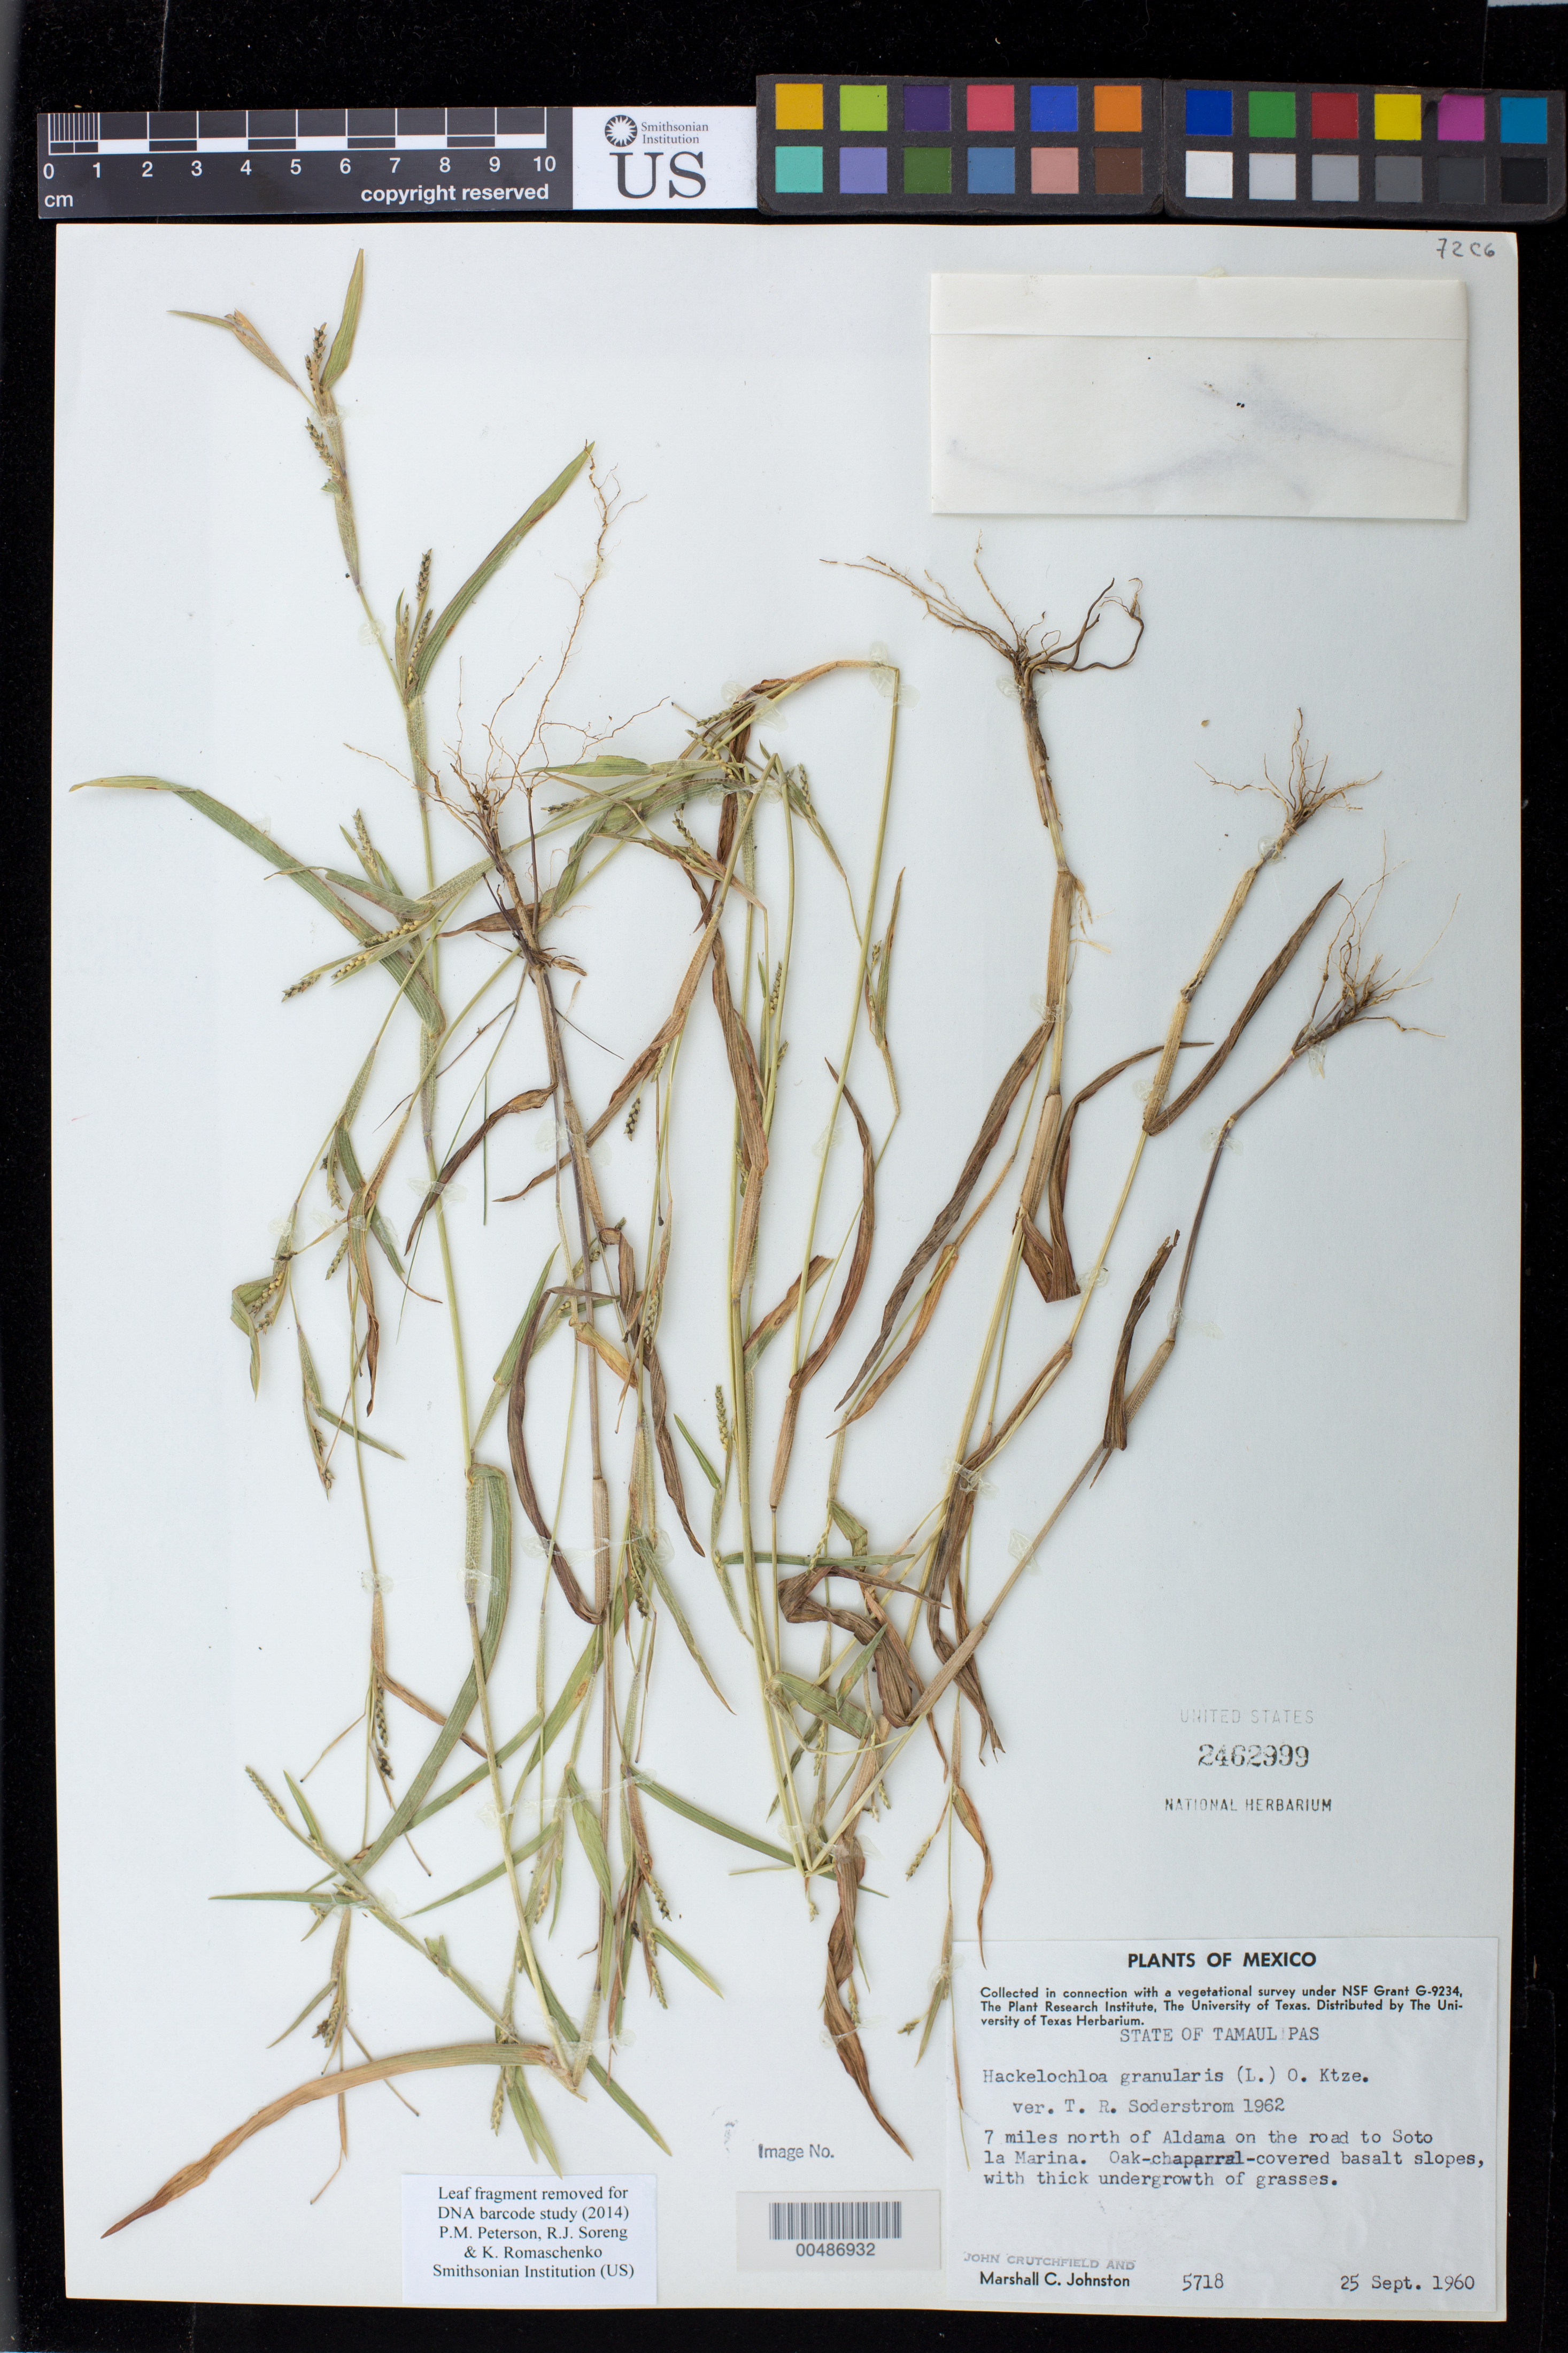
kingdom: Plantae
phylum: Tracheophyta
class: Liliopsida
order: Poales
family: Poaceae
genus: Hackelochloa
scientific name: Hackelochloa granularis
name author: (L.) Kuntze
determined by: Soderstrom, T. R.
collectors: J. Crutchfield & M. Johnston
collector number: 5718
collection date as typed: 25 Sep 1960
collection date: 1960-09-25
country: Mexico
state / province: Tamaulipas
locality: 7 mi N of Aldama on the Rd to Soto la Marina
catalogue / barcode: US 2462999